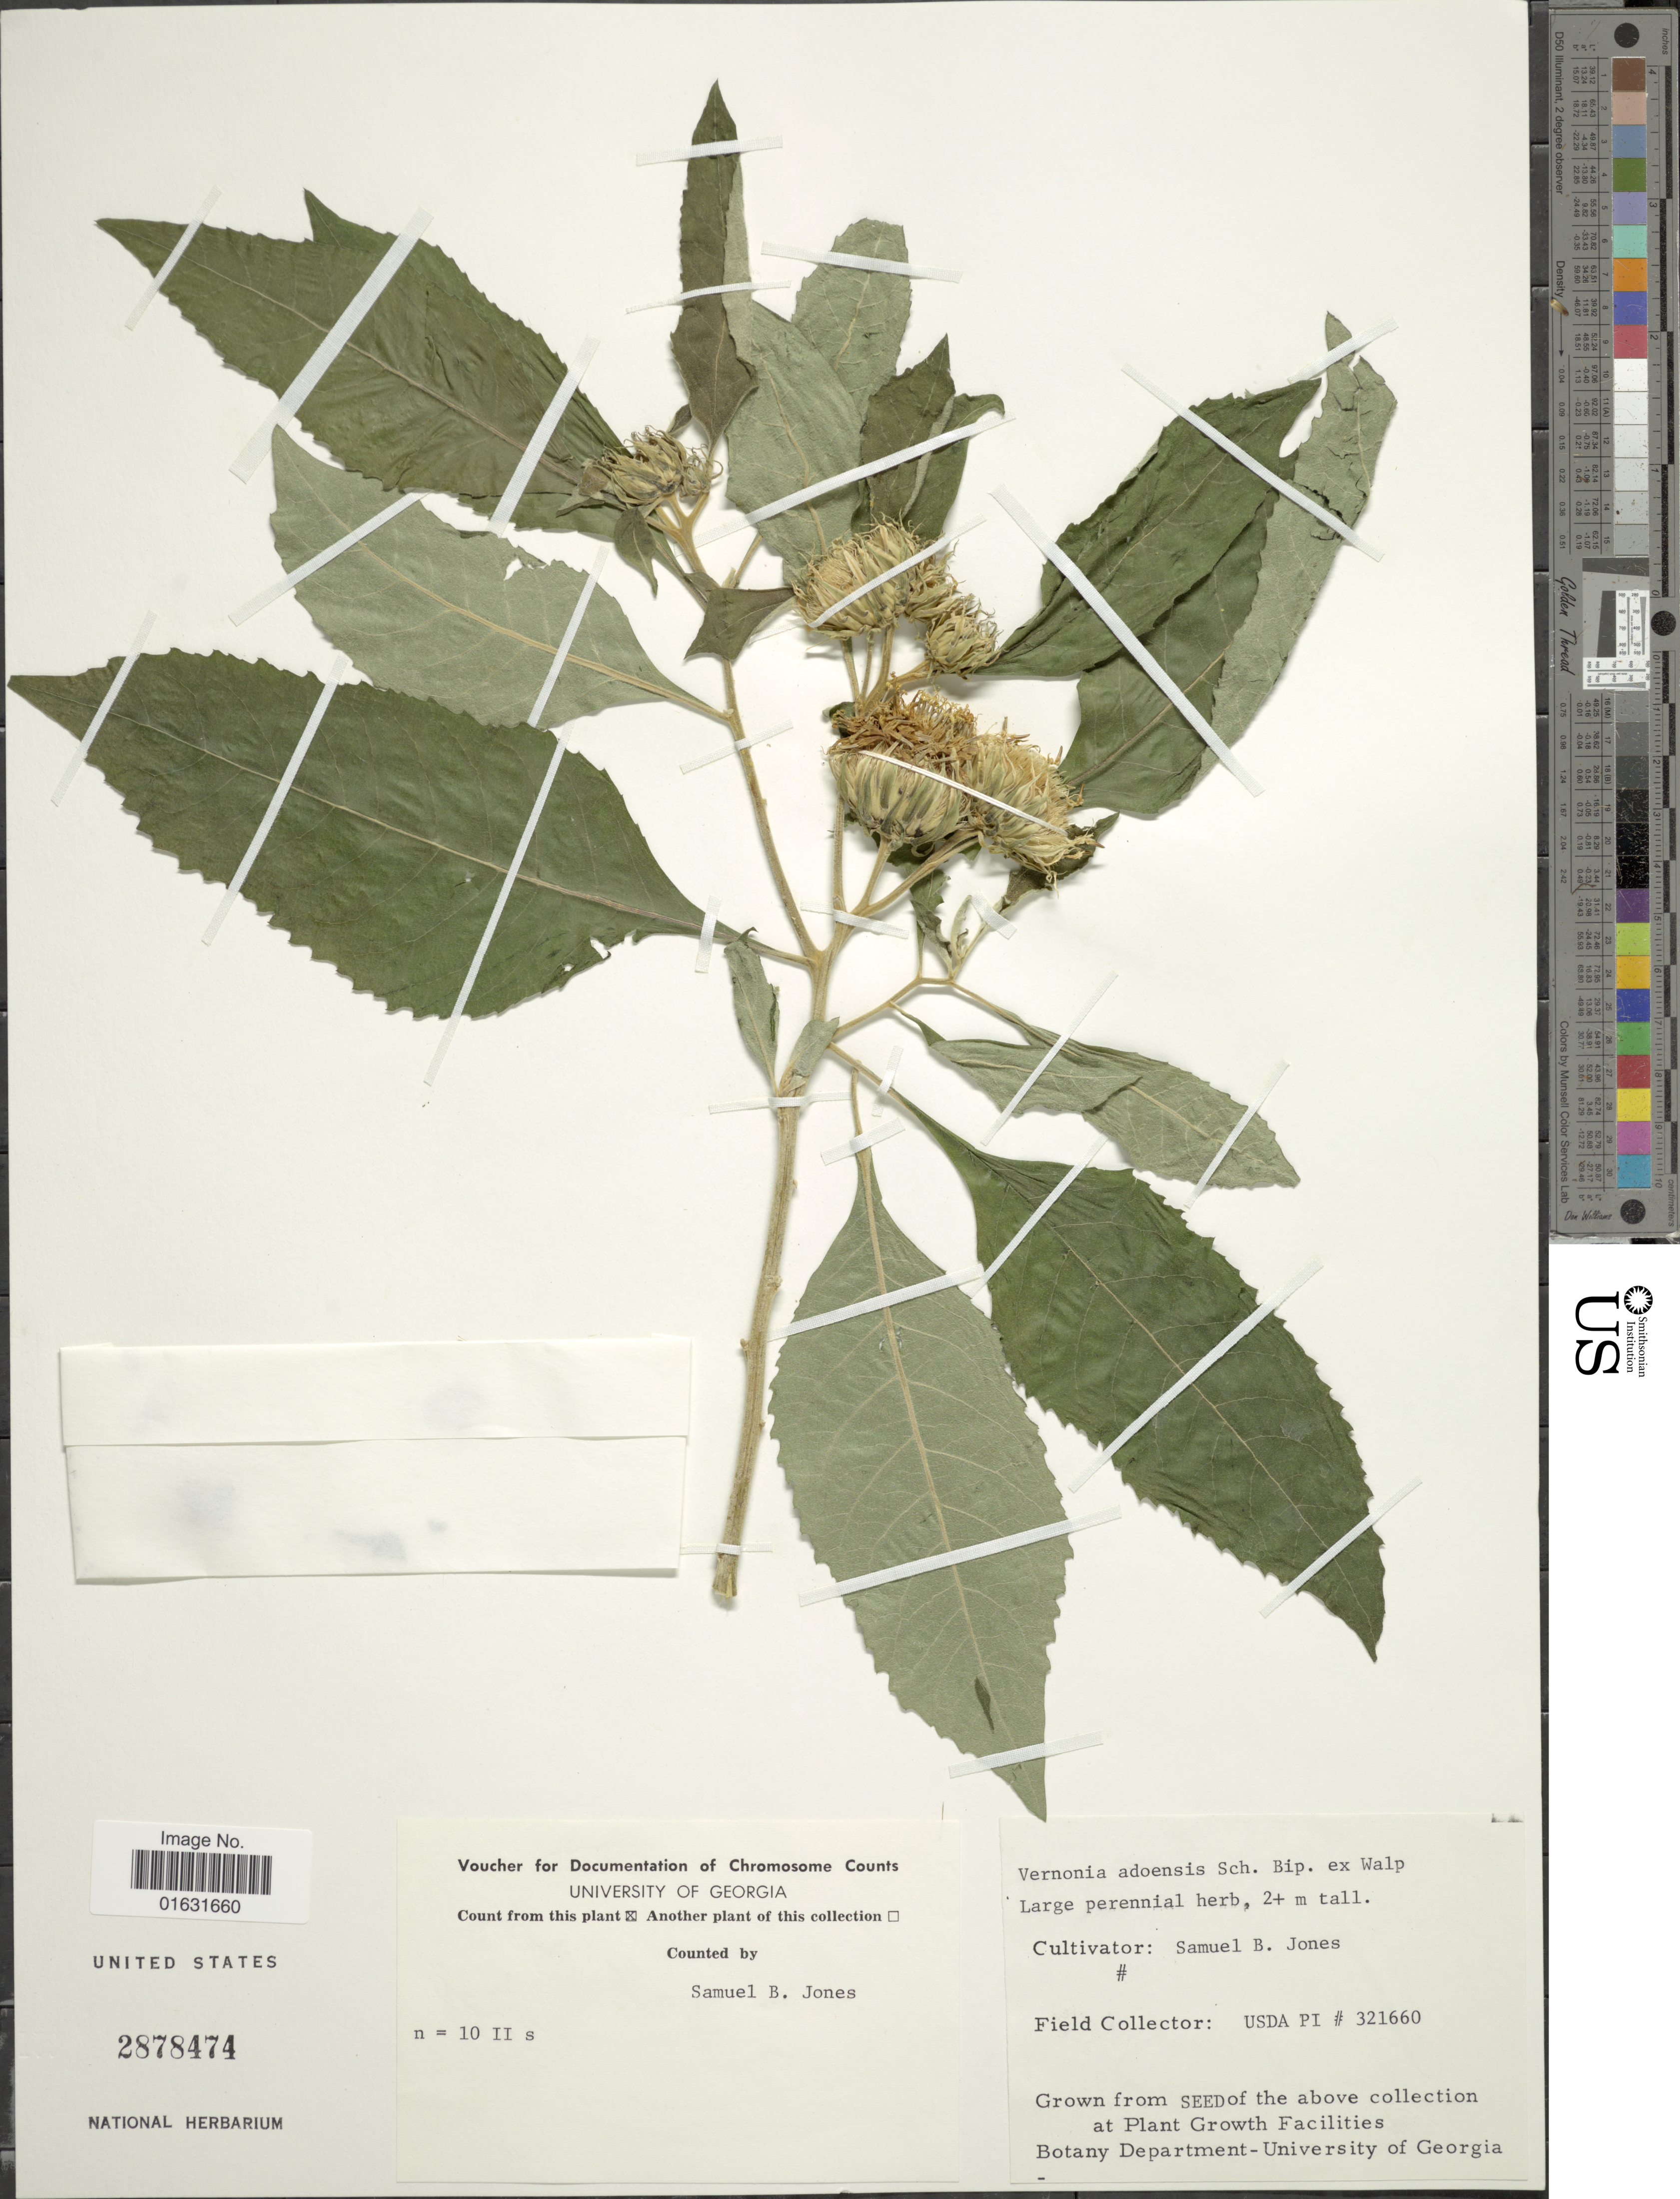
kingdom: Plantae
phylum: Tracheophyta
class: Magnoliopsida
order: Asterales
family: Asteraceae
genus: Baccharoides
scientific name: Baccharoides adoensis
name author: (Sch. Bip. ex Walp.) H. Rob.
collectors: S. B. Jones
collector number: USDA PI #321660?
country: United States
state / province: Georgia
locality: Plant Growth Facilities Botany Department-University of Georga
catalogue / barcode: US 2878474